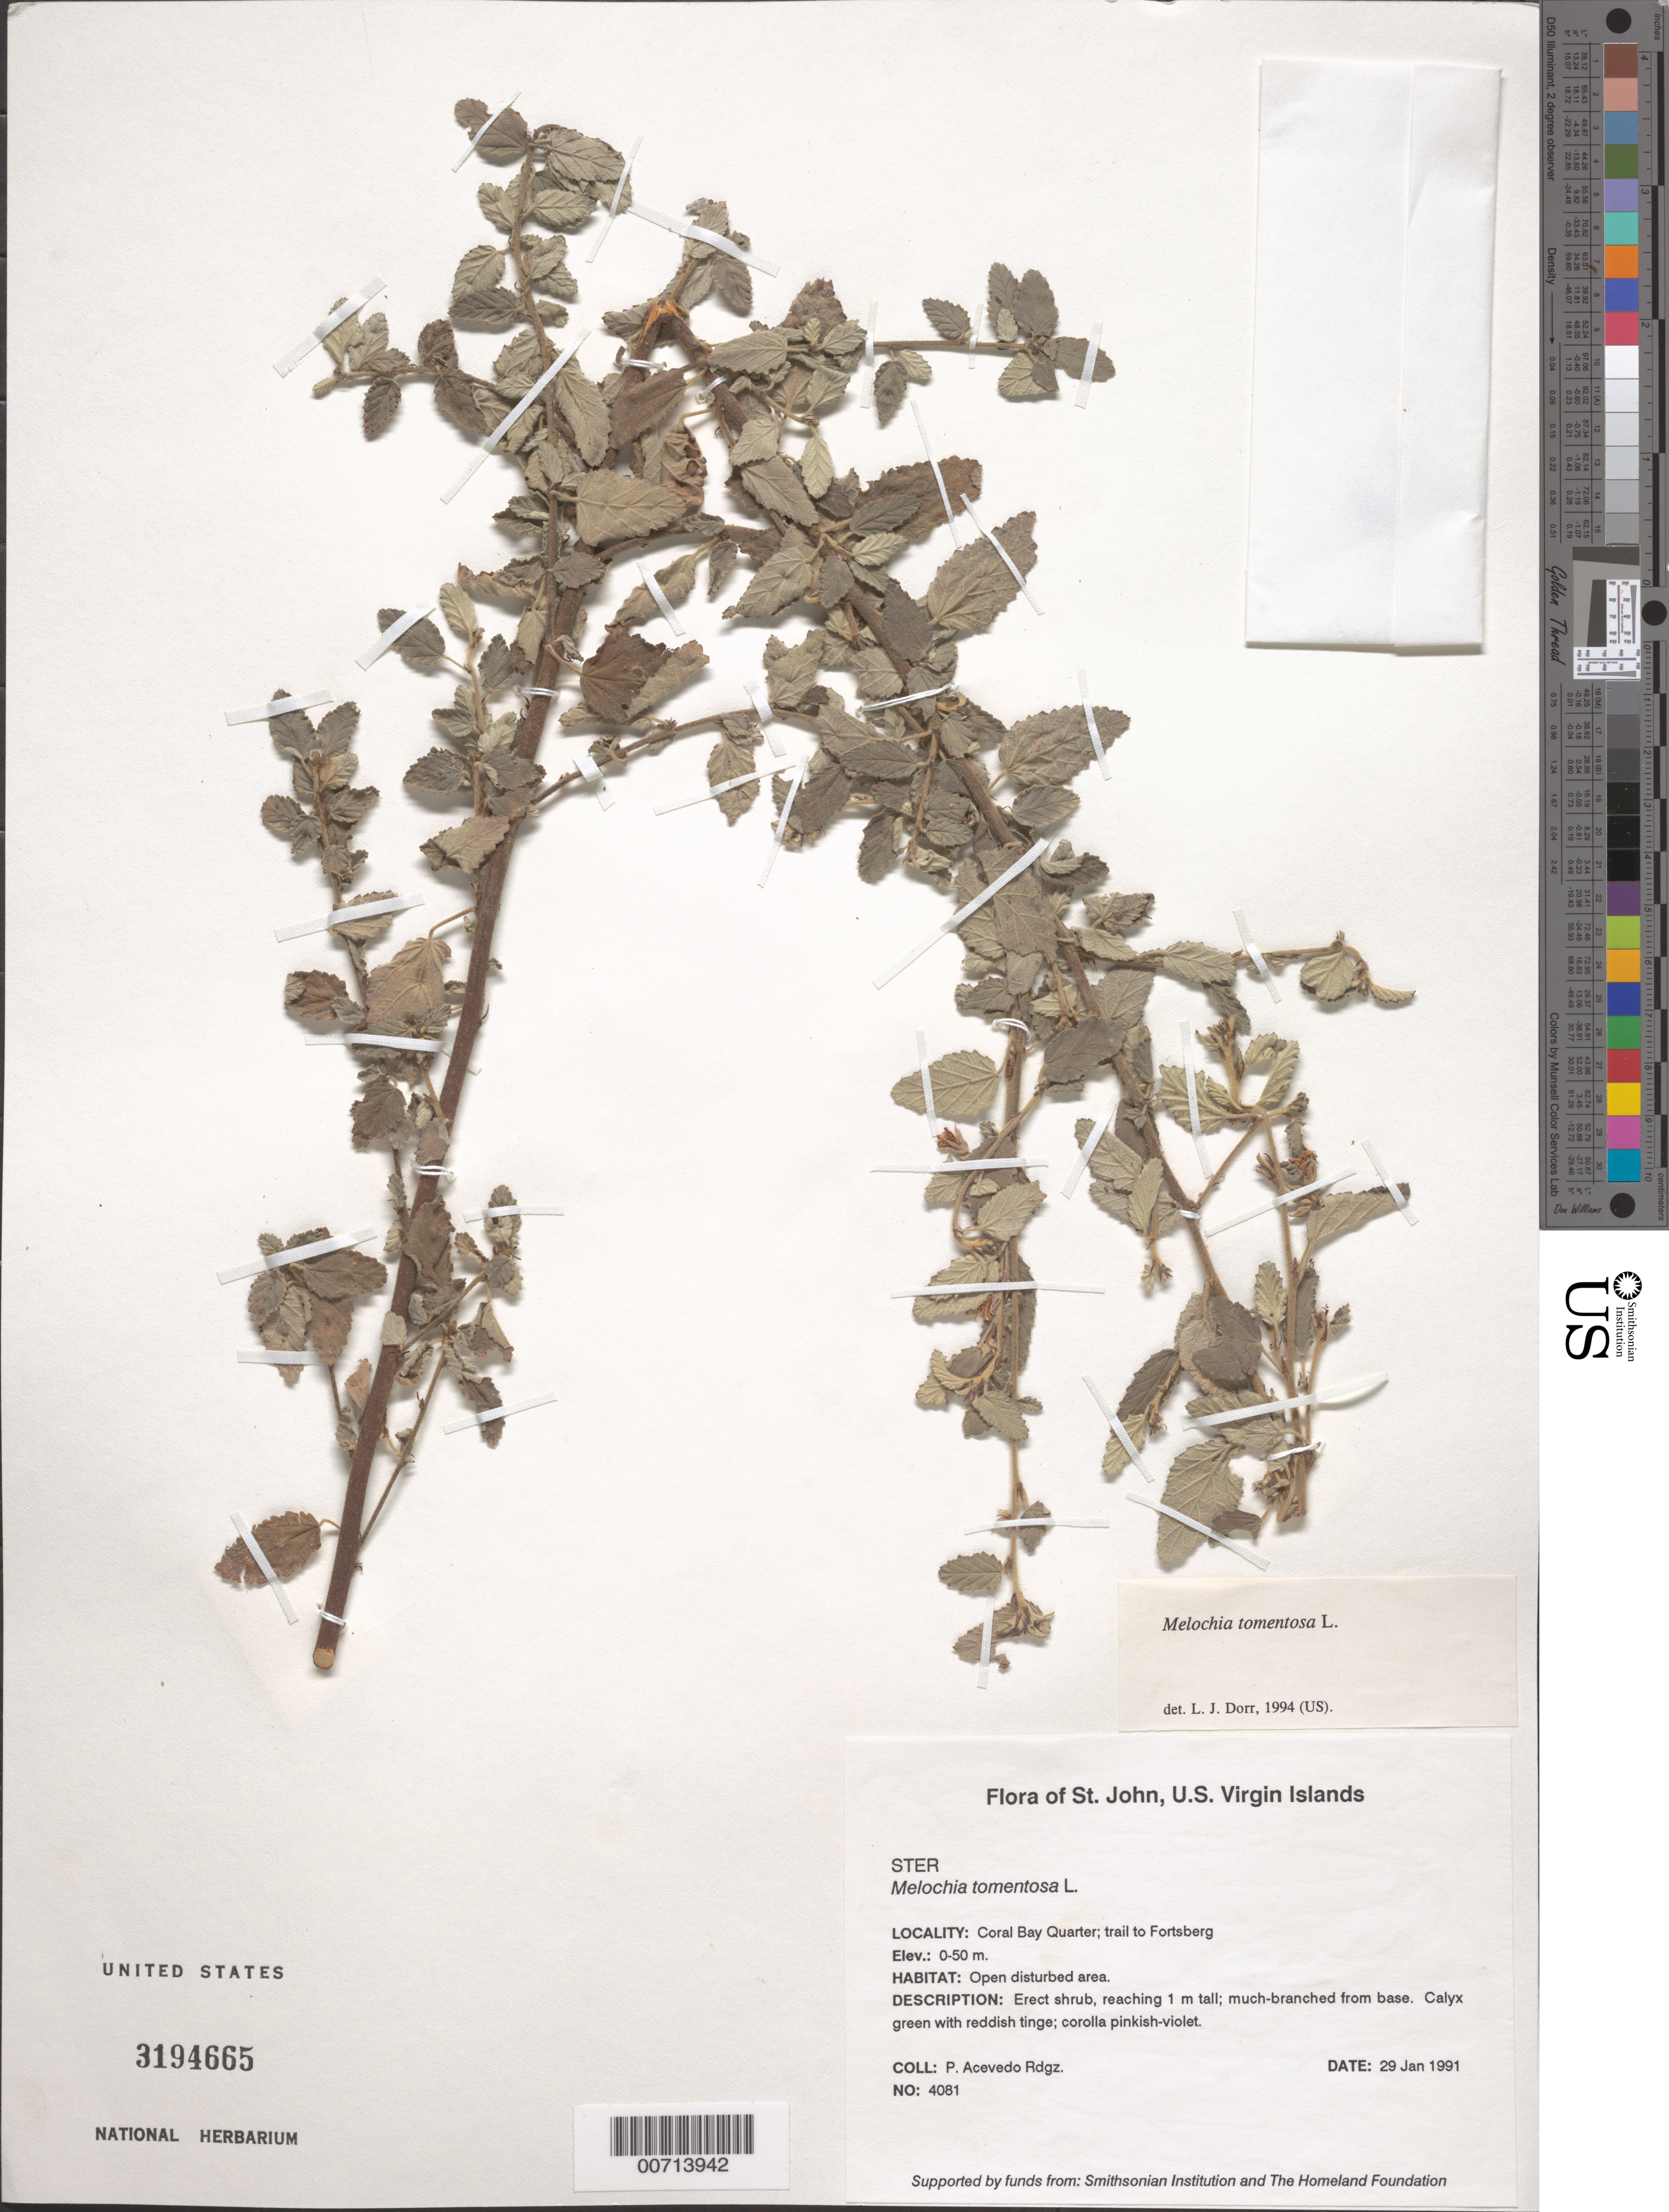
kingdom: Plantae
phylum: Tracheophyta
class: Magnoliopsida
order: Malvales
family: Malvaceae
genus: Melochia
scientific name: Melochia tomentosa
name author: L.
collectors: P. Acevedo-Rodr.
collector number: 4081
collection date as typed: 29 Jan 1991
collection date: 1991-01-29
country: U.S. Virgin Islands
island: St. John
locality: Coral Bay Quarter; trail to Fortsberg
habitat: Open disturbed area.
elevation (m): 0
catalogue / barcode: US 3194665